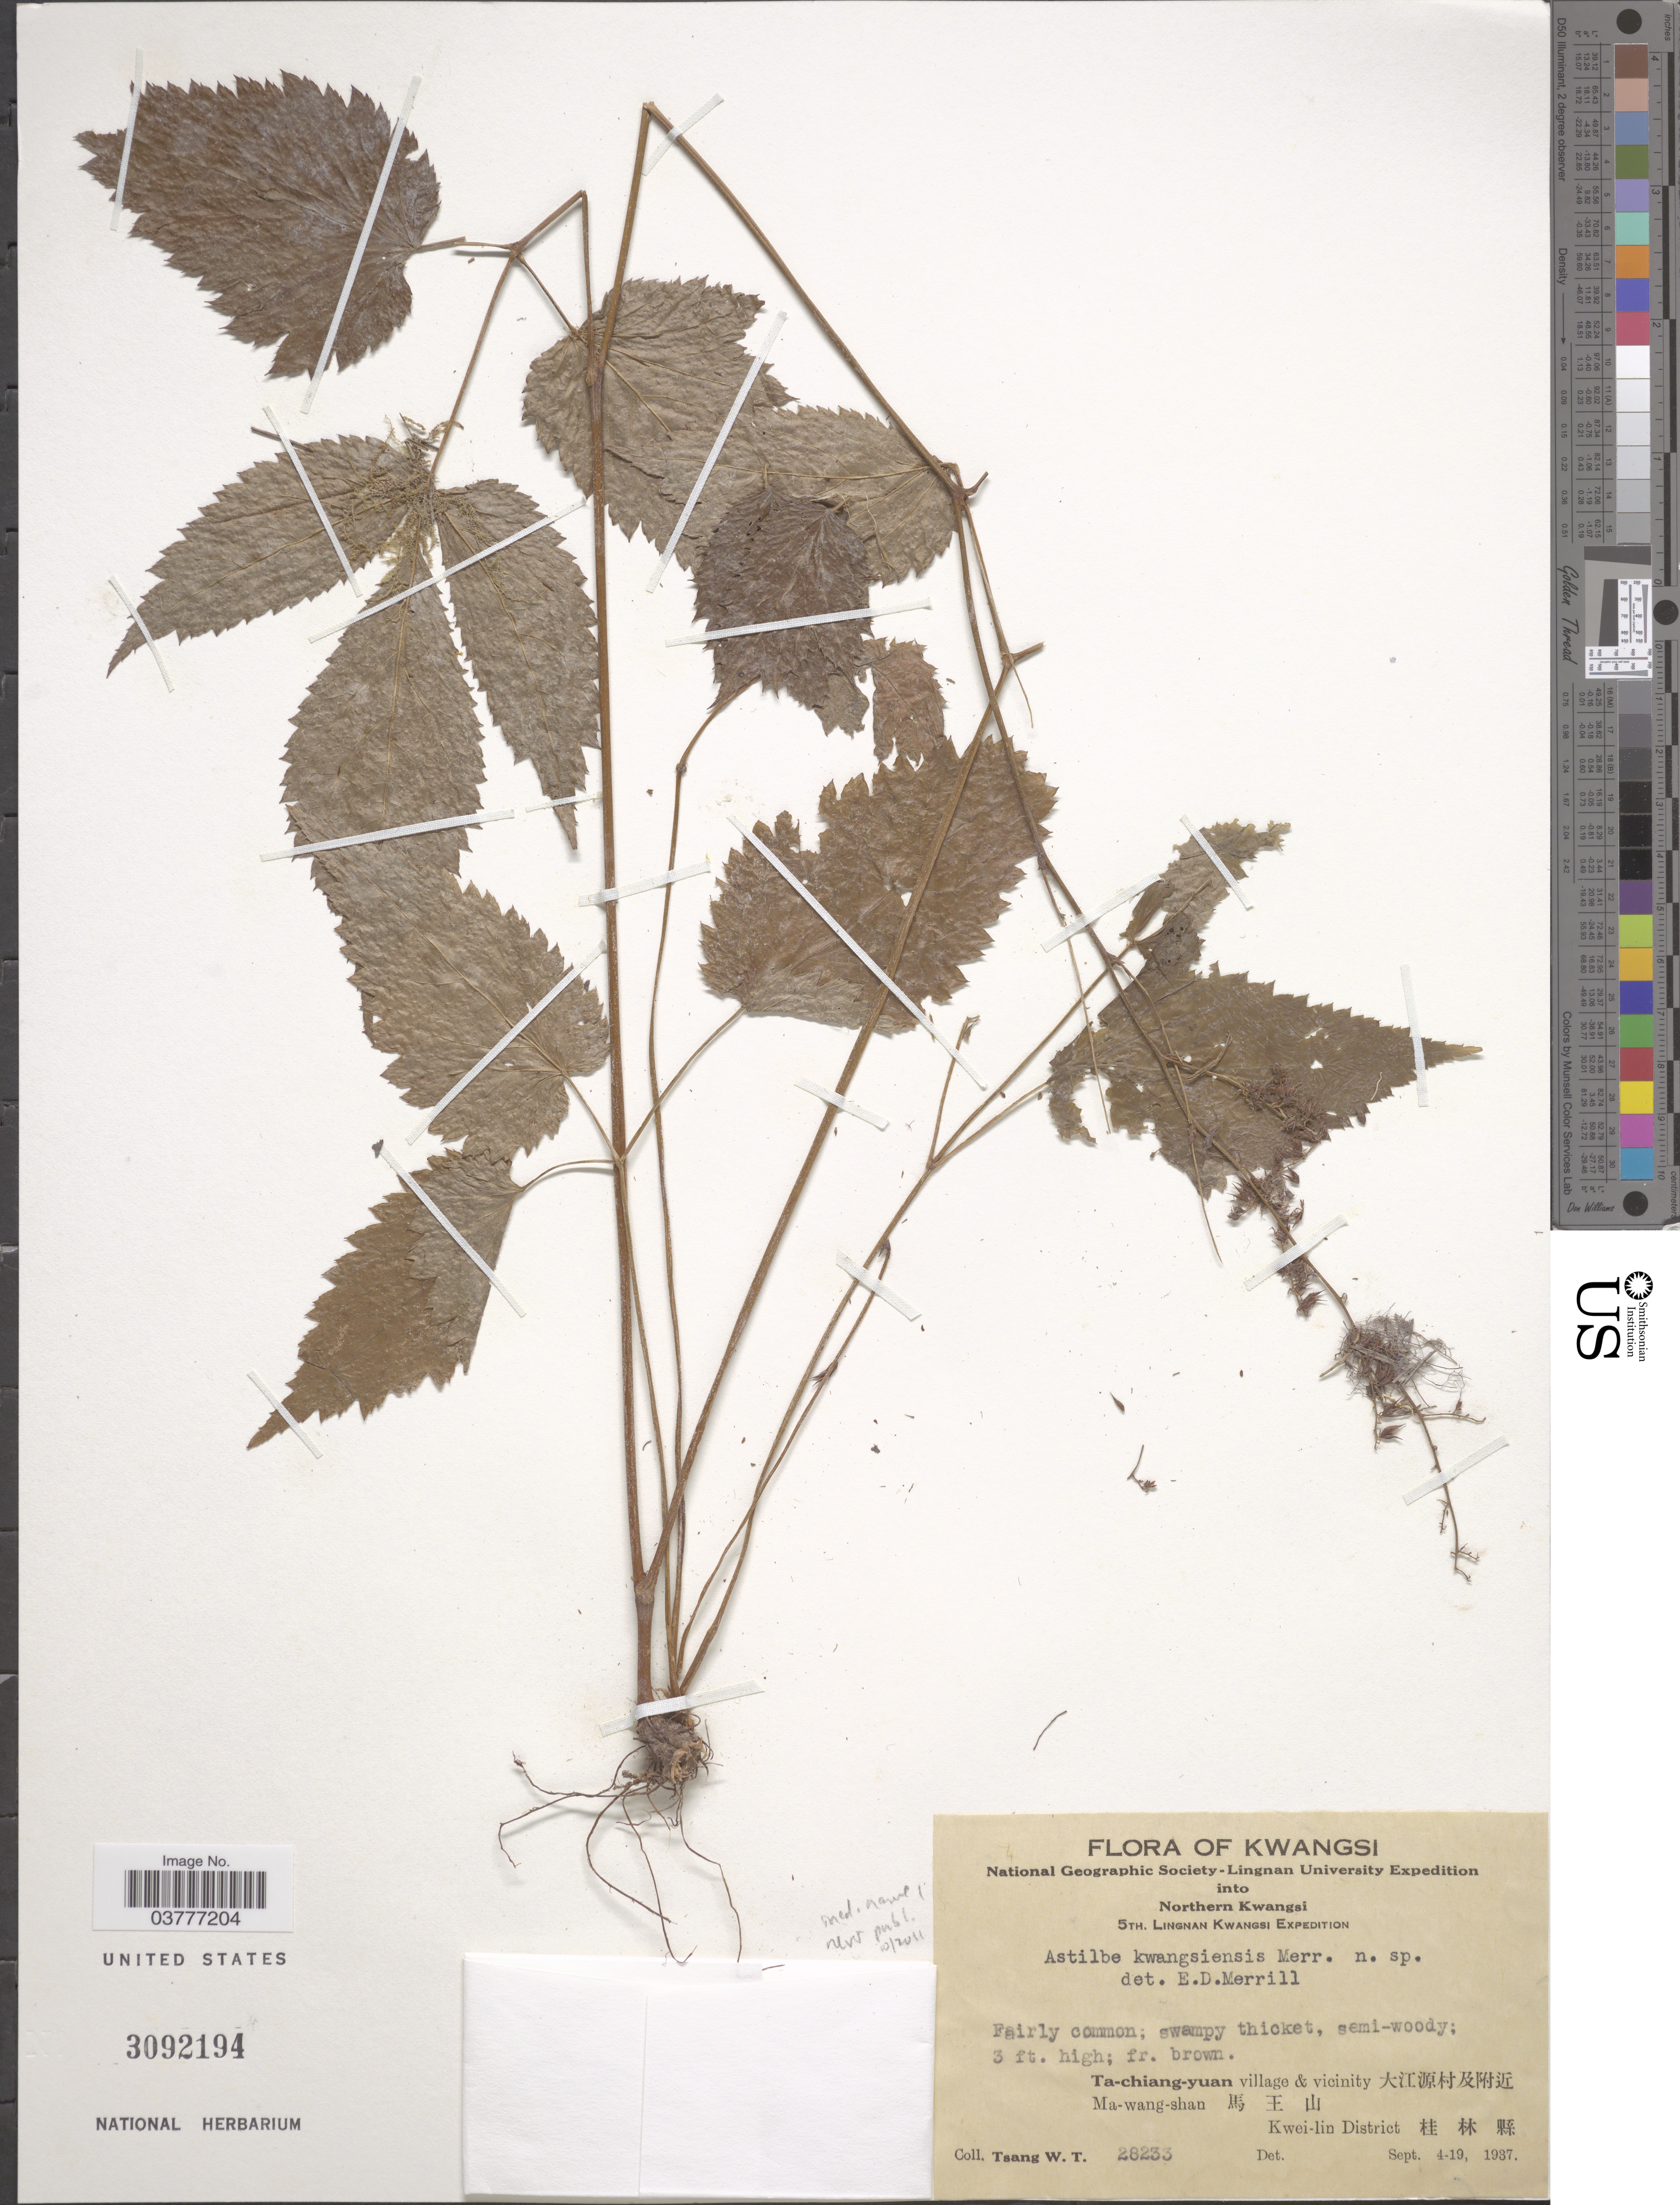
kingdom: Plantae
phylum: Tracheophyta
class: Magnoliopsida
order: Saxifragales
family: Saxifragaceae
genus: Astilbe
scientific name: Astilbe sp.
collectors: W. T. Tsang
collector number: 28233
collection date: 1937-09-04/1937-09-19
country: China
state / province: Guangxi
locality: Kwangsi. Northern Kwangsi. Ta-chiang-yuan village & vicinity X. Ma-wang-shan X. Kwei-lin District X.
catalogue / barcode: US 3092194